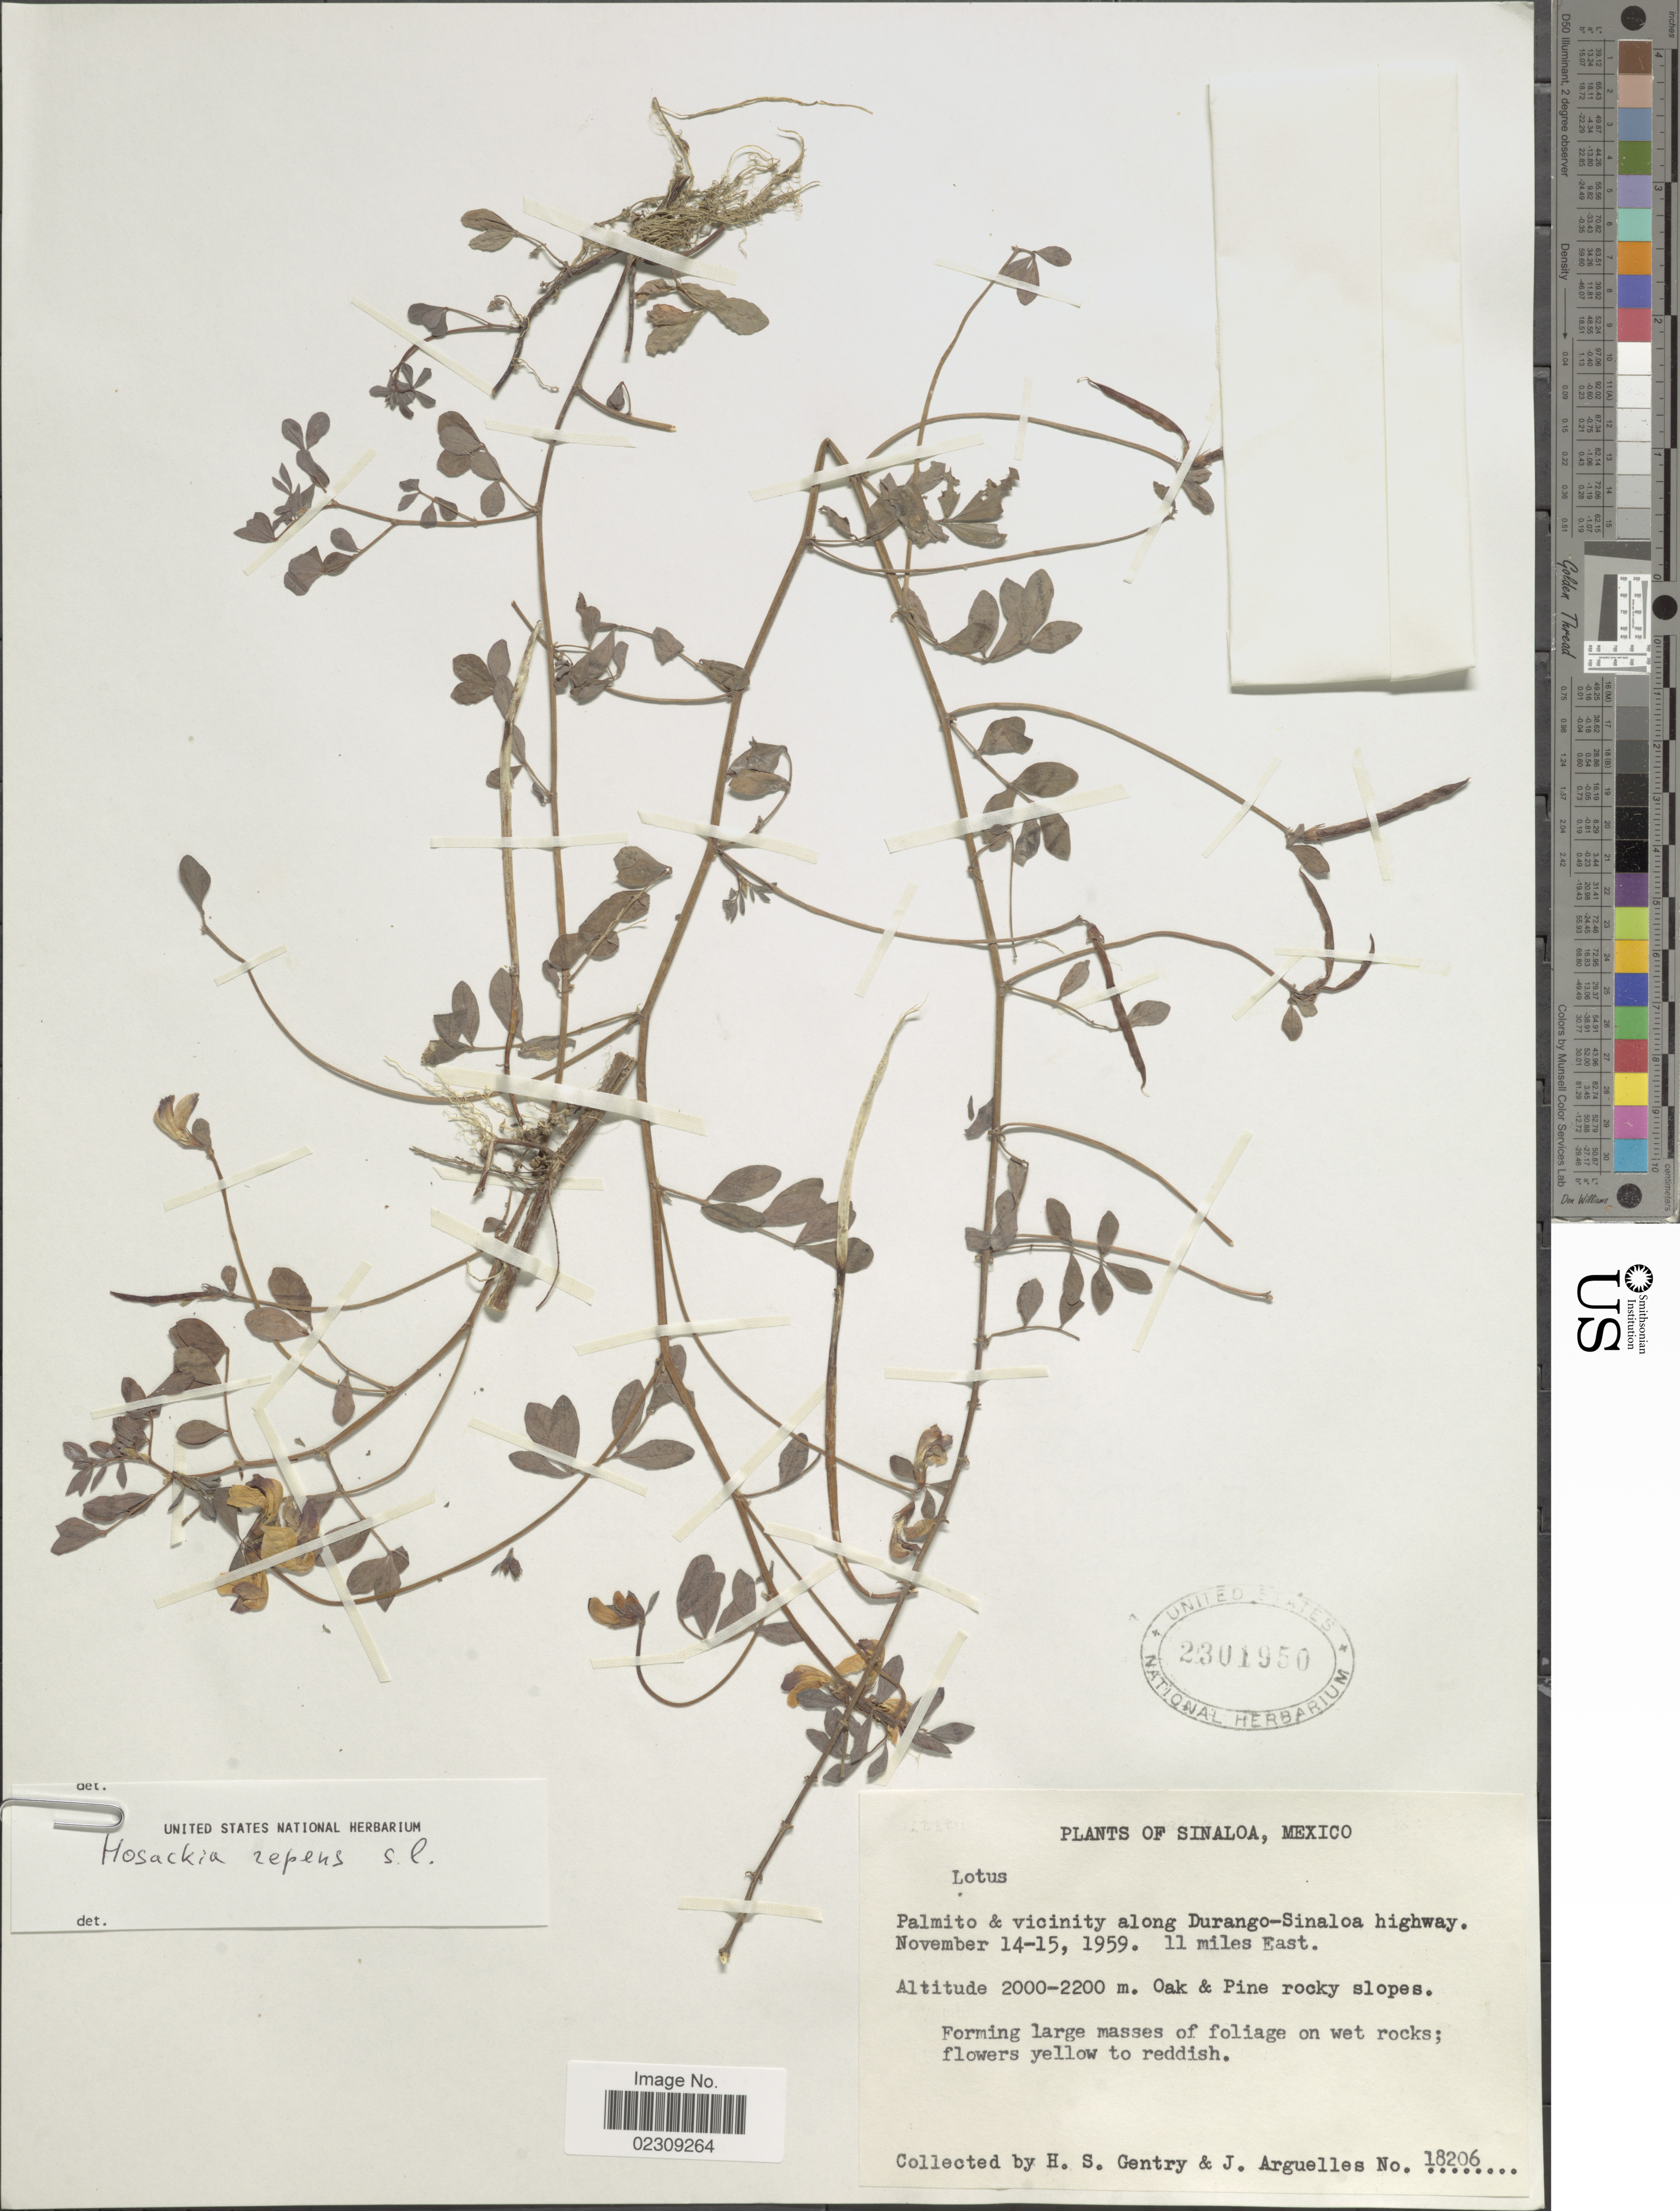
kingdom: Plantae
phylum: Tracheophyta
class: Magnoliopsida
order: Fabales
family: Fabaceae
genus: Hosackia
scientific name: Hosackia repens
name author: G. Don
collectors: H. S. Gentry & J. Arguelles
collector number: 18206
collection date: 1959-11-14/1959-11-15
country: Mexico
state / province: Sinaloa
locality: Palmito & vicinity along Durango-Sinaloa highway. 11 miles East. Oak & Pine rocky slopes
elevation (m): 2000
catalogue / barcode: US 2301950